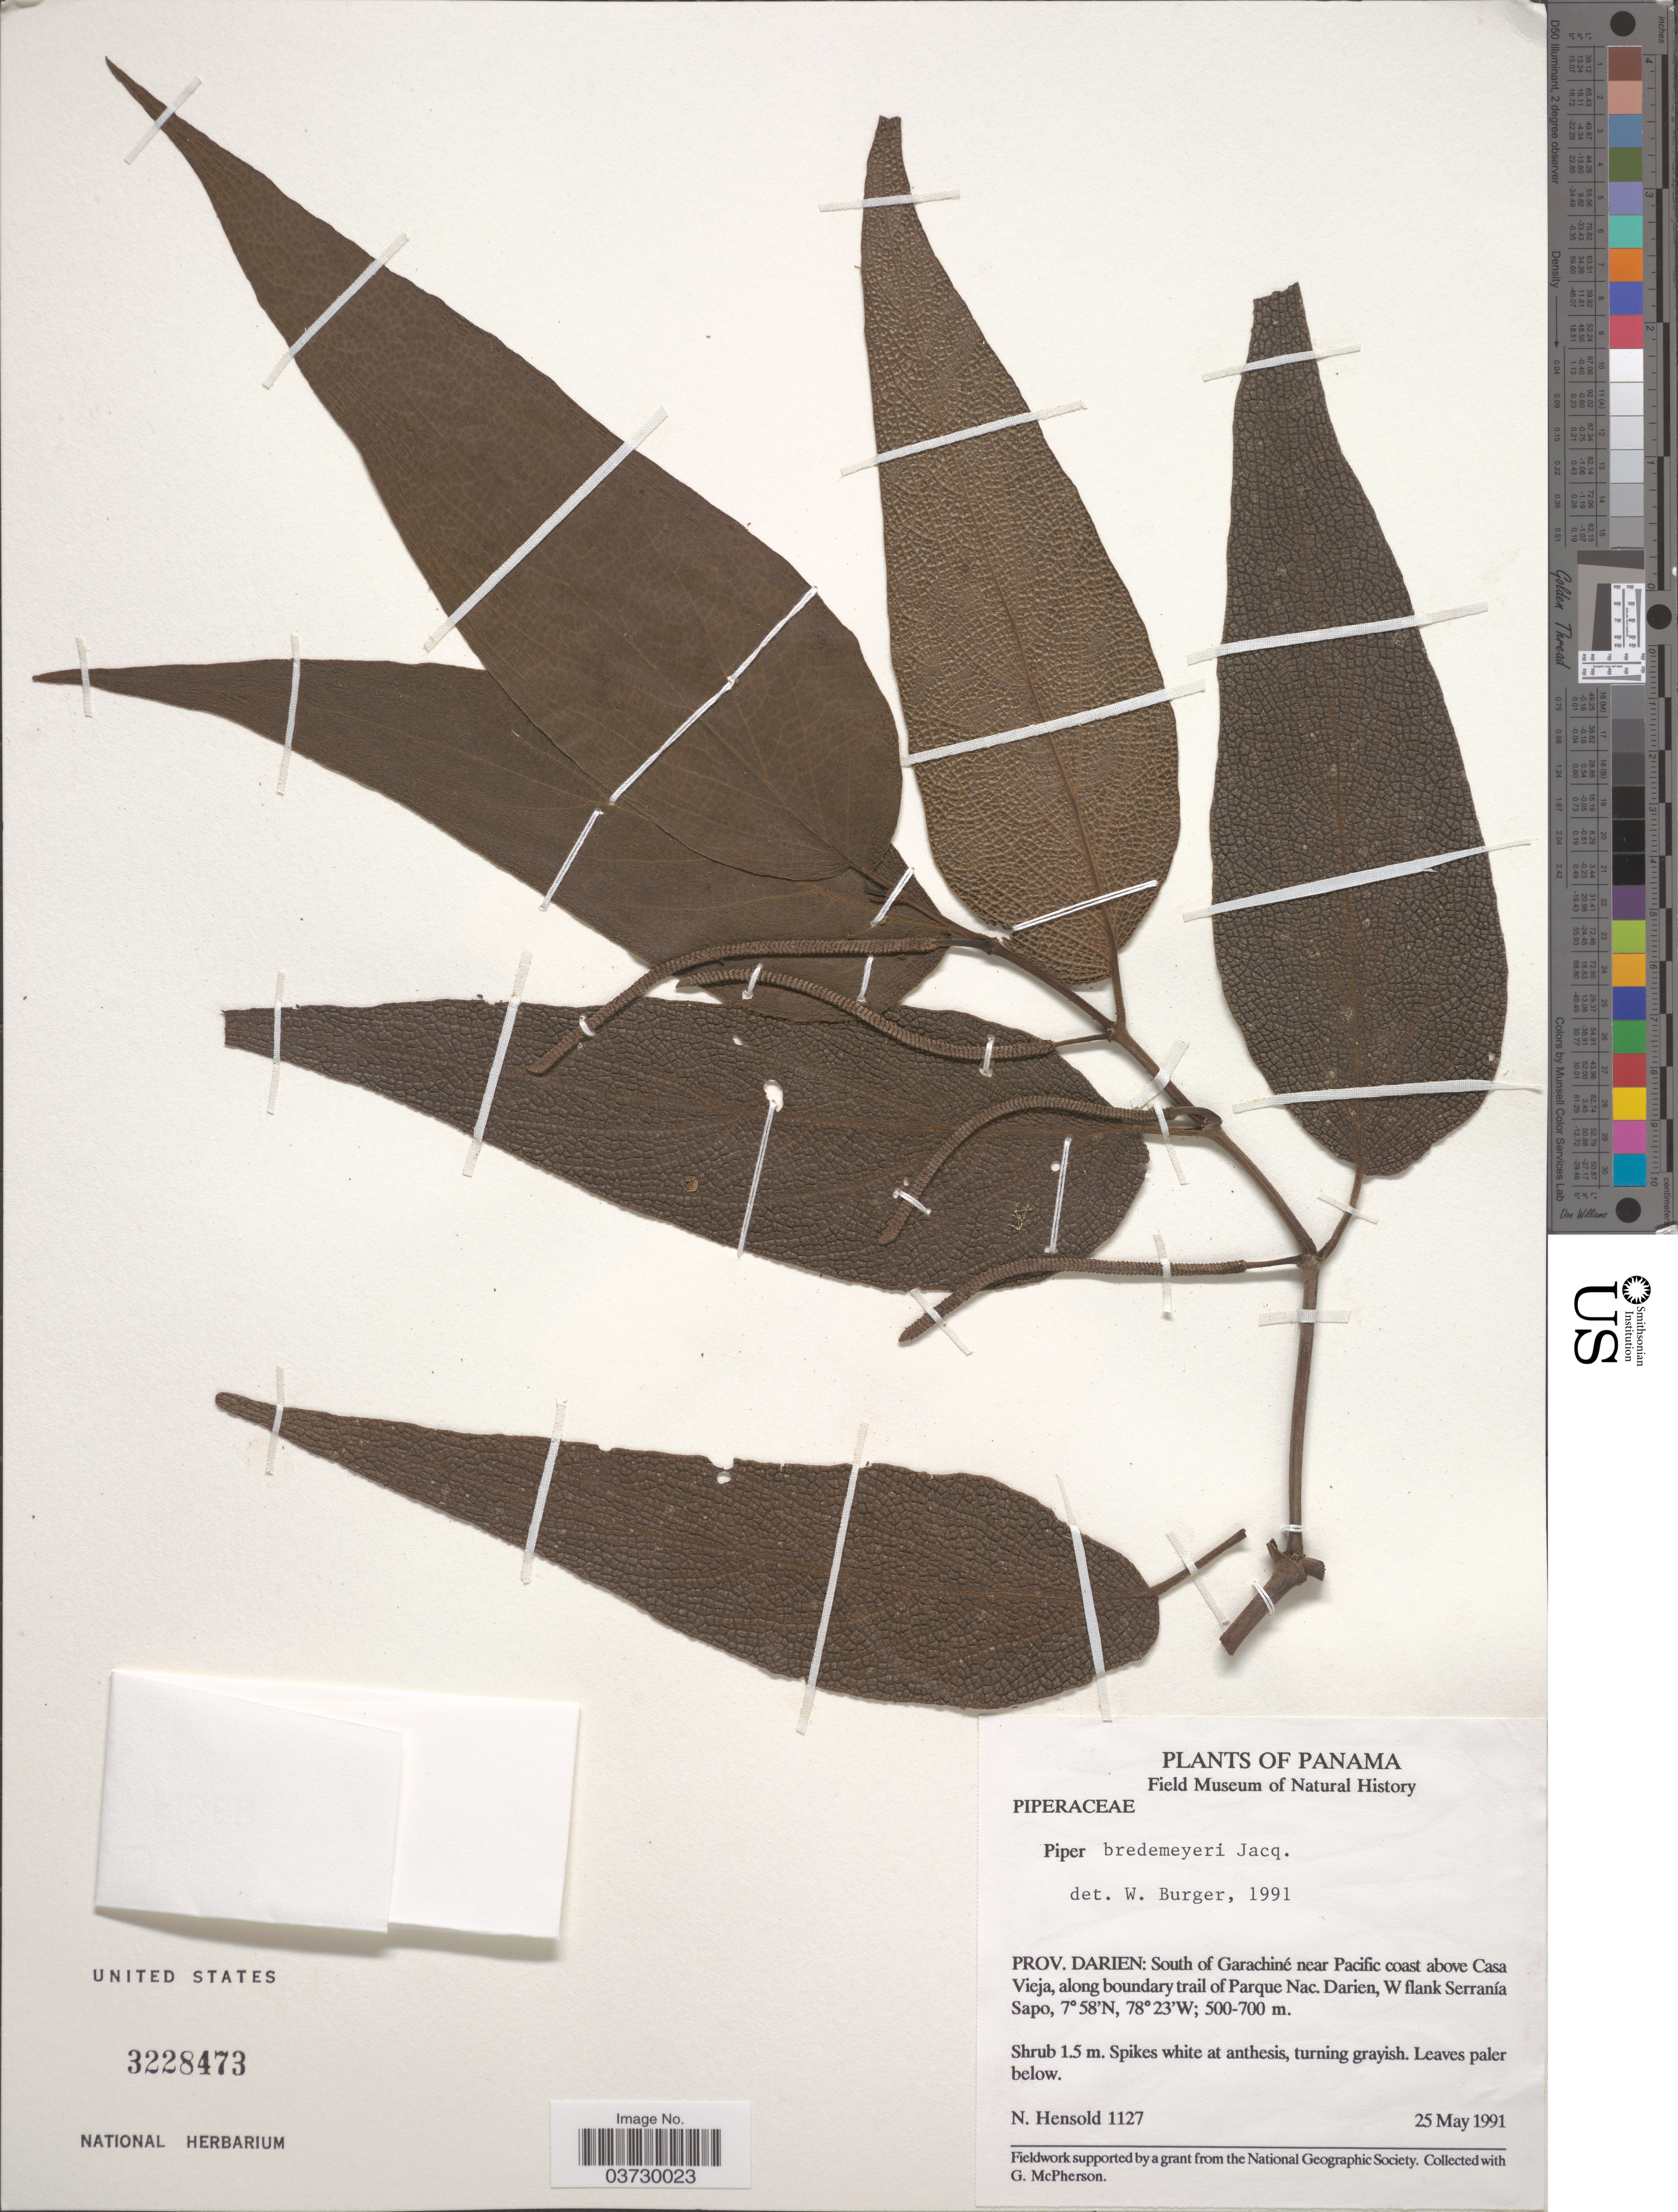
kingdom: Plantae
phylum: Tracheophyta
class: Magnoliopsida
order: Piperales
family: Piperaceae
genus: Piper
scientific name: Piper bredemeyeri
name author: J. Jacq.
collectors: N. Hensold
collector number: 1127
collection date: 1991-05-25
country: Panama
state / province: Darien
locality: South of Garachiné near Pacific coast above Casa Vieja, along boundary trail of Parque Nac. Darien, W flank Serranía Sapo.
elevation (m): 500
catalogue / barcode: US 3228473